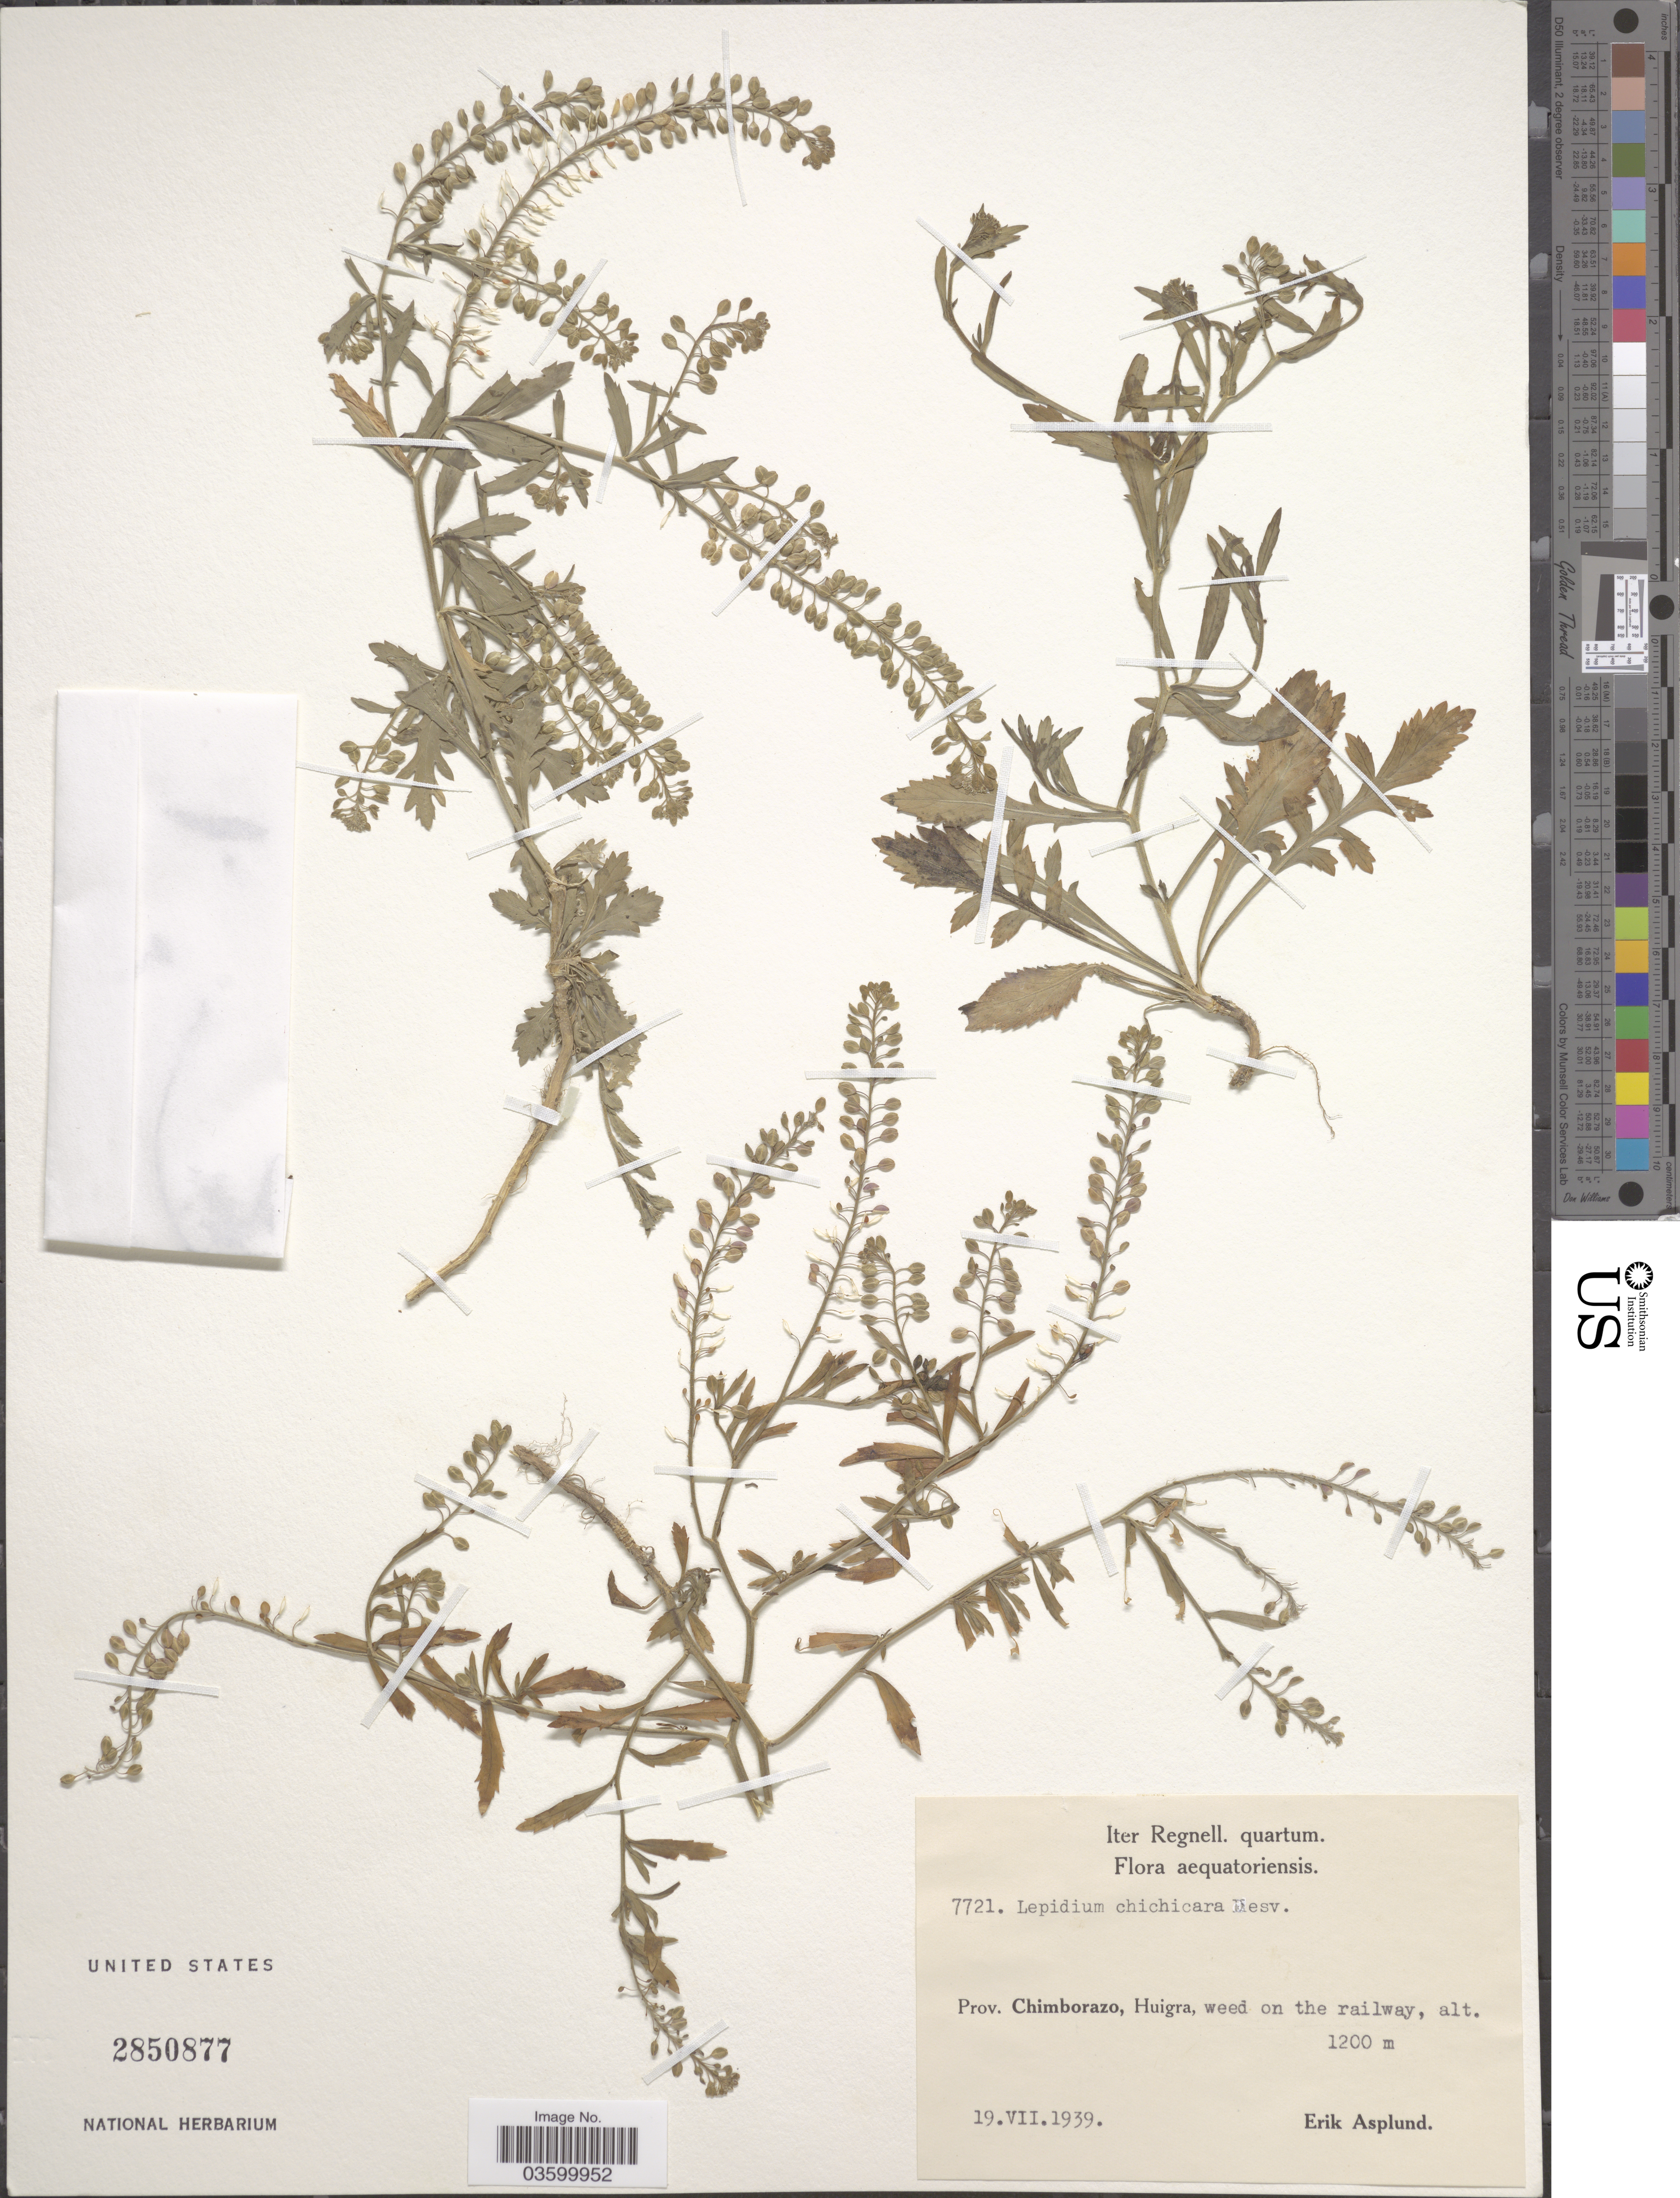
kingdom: Plantae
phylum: Tracheophyta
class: Magnoliopsida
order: Brassicales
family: Brassicaceae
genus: Lepidium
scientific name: Lepidium chichicara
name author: Desv.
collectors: E. Asplund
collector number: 7721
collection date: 1939-07-19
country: Ecuador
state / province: Chimborazo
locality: Huigra.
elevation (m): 1200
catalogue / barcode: US 2850877